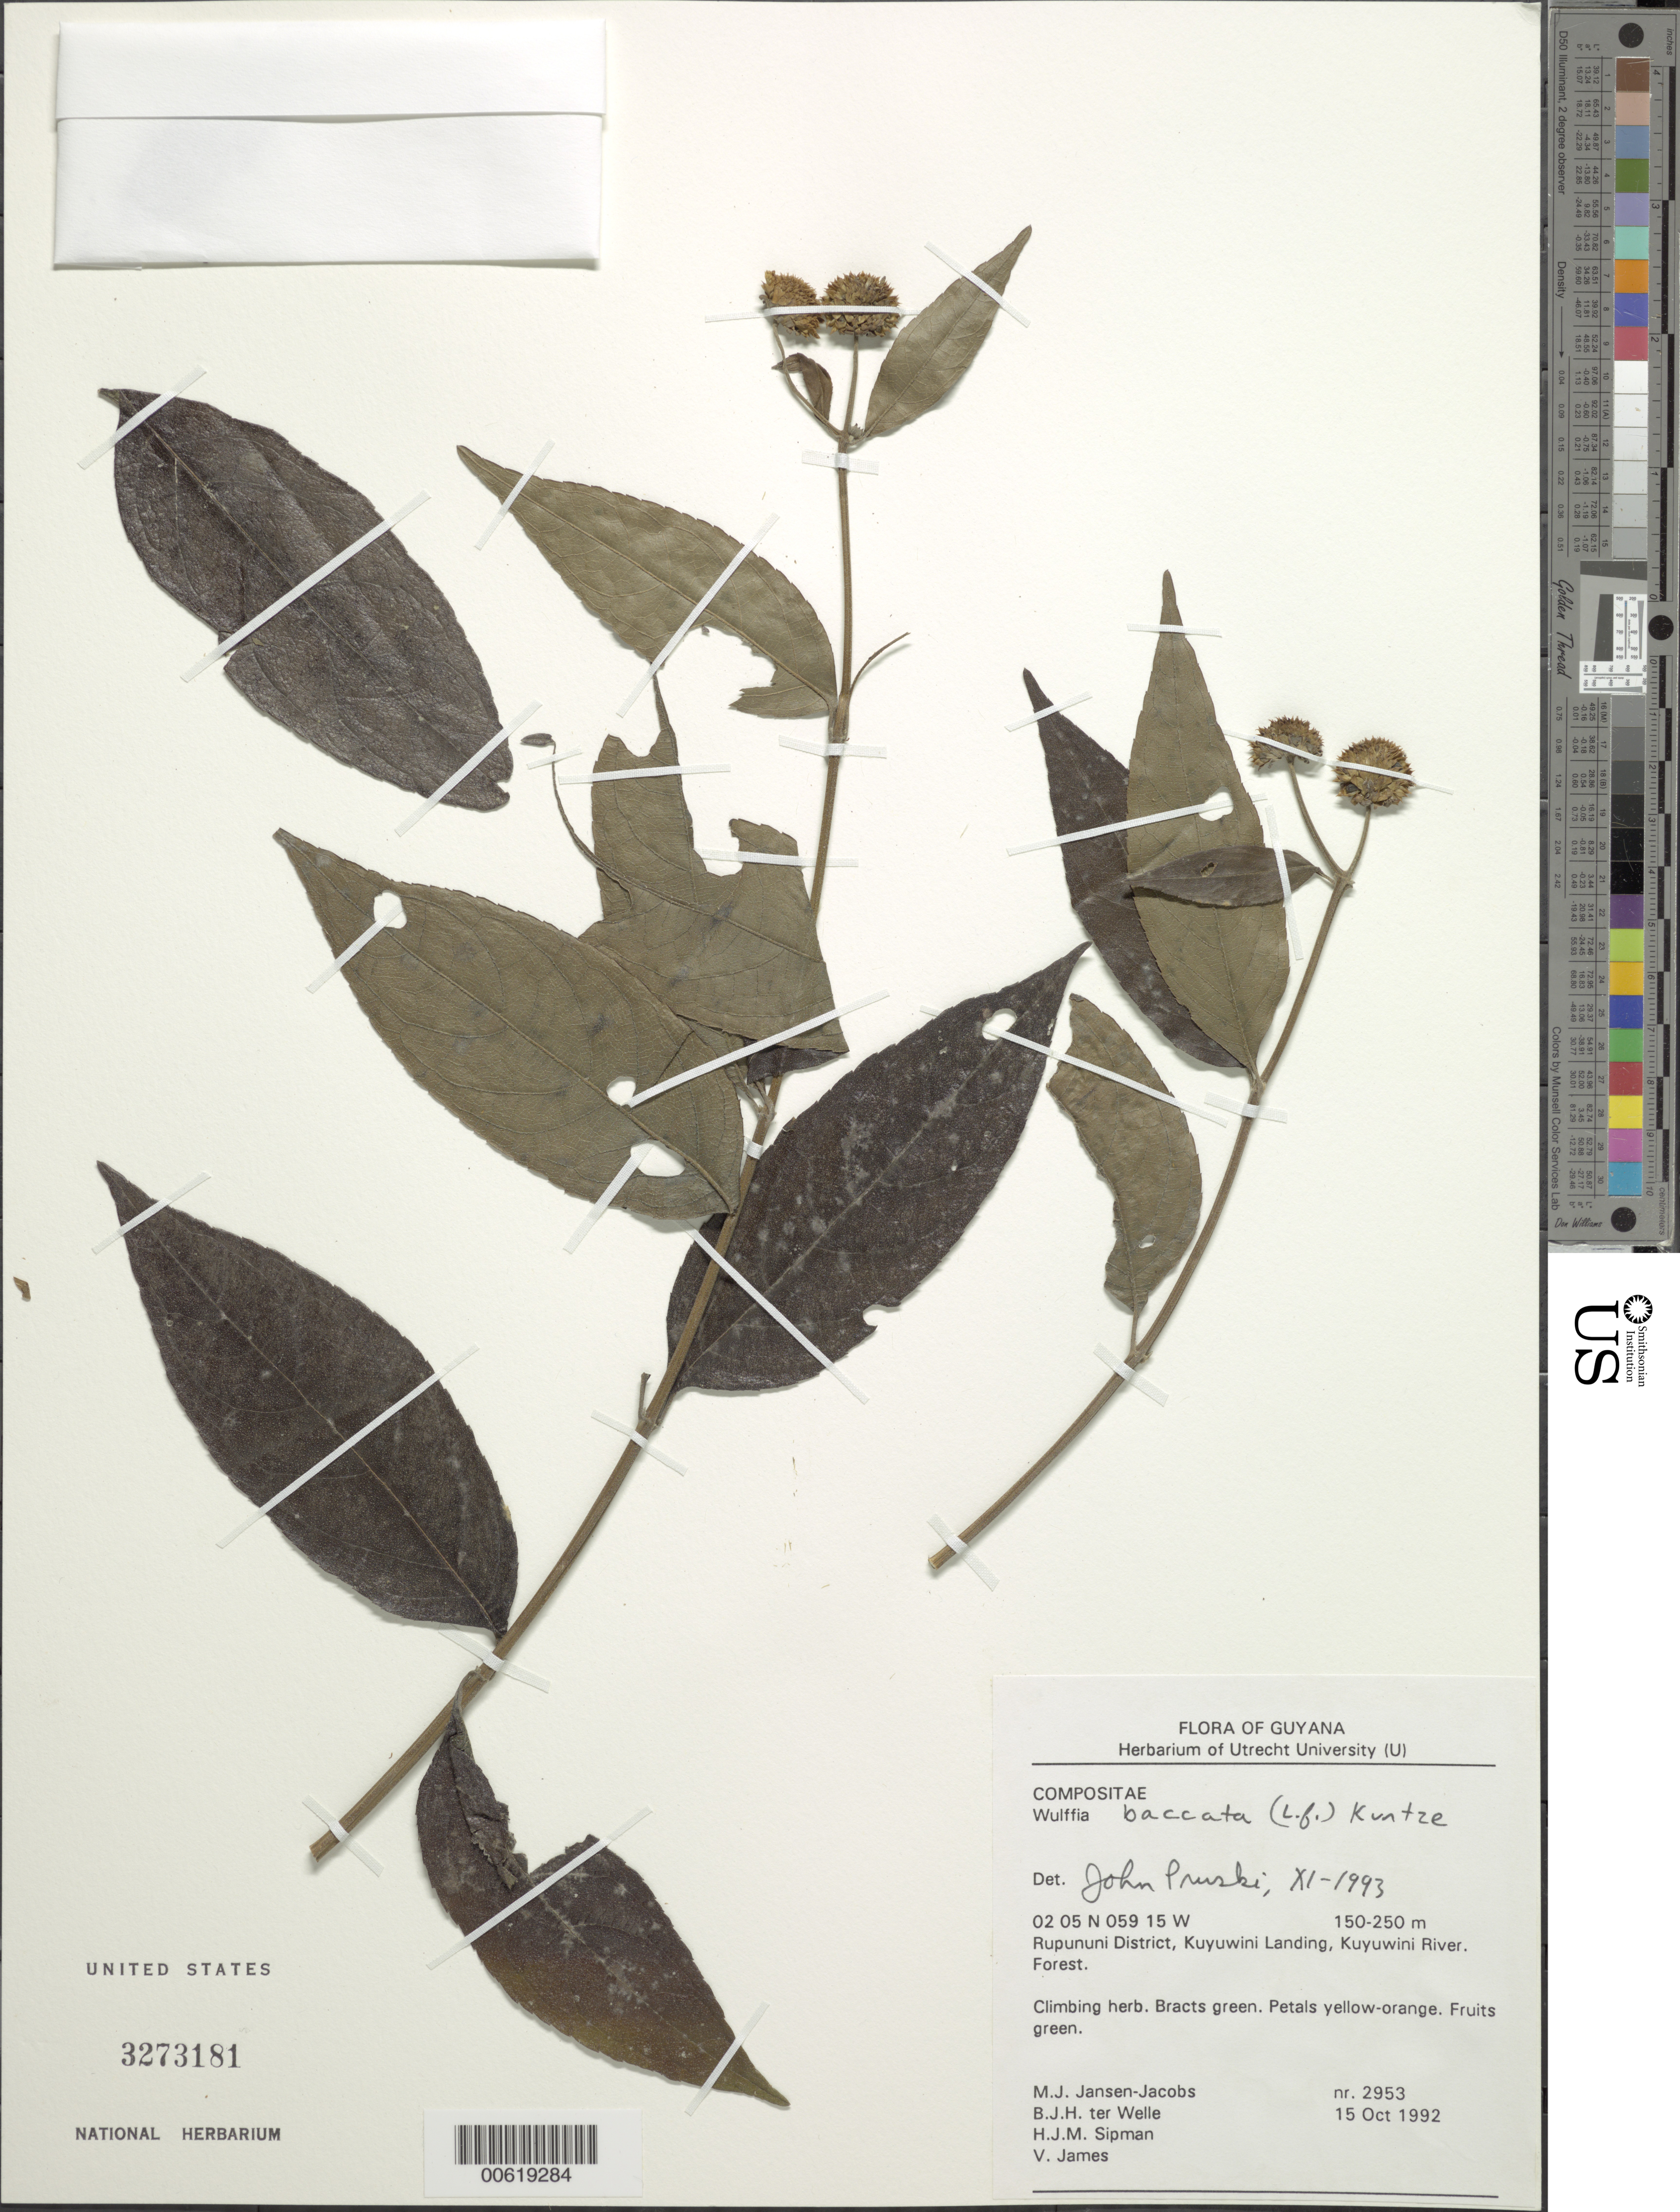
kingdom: Plantae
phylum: Tracheophyta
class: Magnoliopsida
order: Asterales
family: Asteraceae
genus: Wulffia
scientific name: Wulffia baccata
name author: (L. f.) Kuntze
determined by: Pruski, J. F.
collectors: M. J. Jansen-Jacobs, B. Welle, H. J. M. Sipman & V. James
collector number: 2953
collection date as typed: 15-Oct-92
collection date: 1992-10-15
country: Guyana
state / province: U. Takutu-U. Essequibo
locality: Kuyuwini Landing, Kuyuwini River, Rupununi District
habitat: Forest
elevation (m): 150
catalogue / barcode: US 3273181